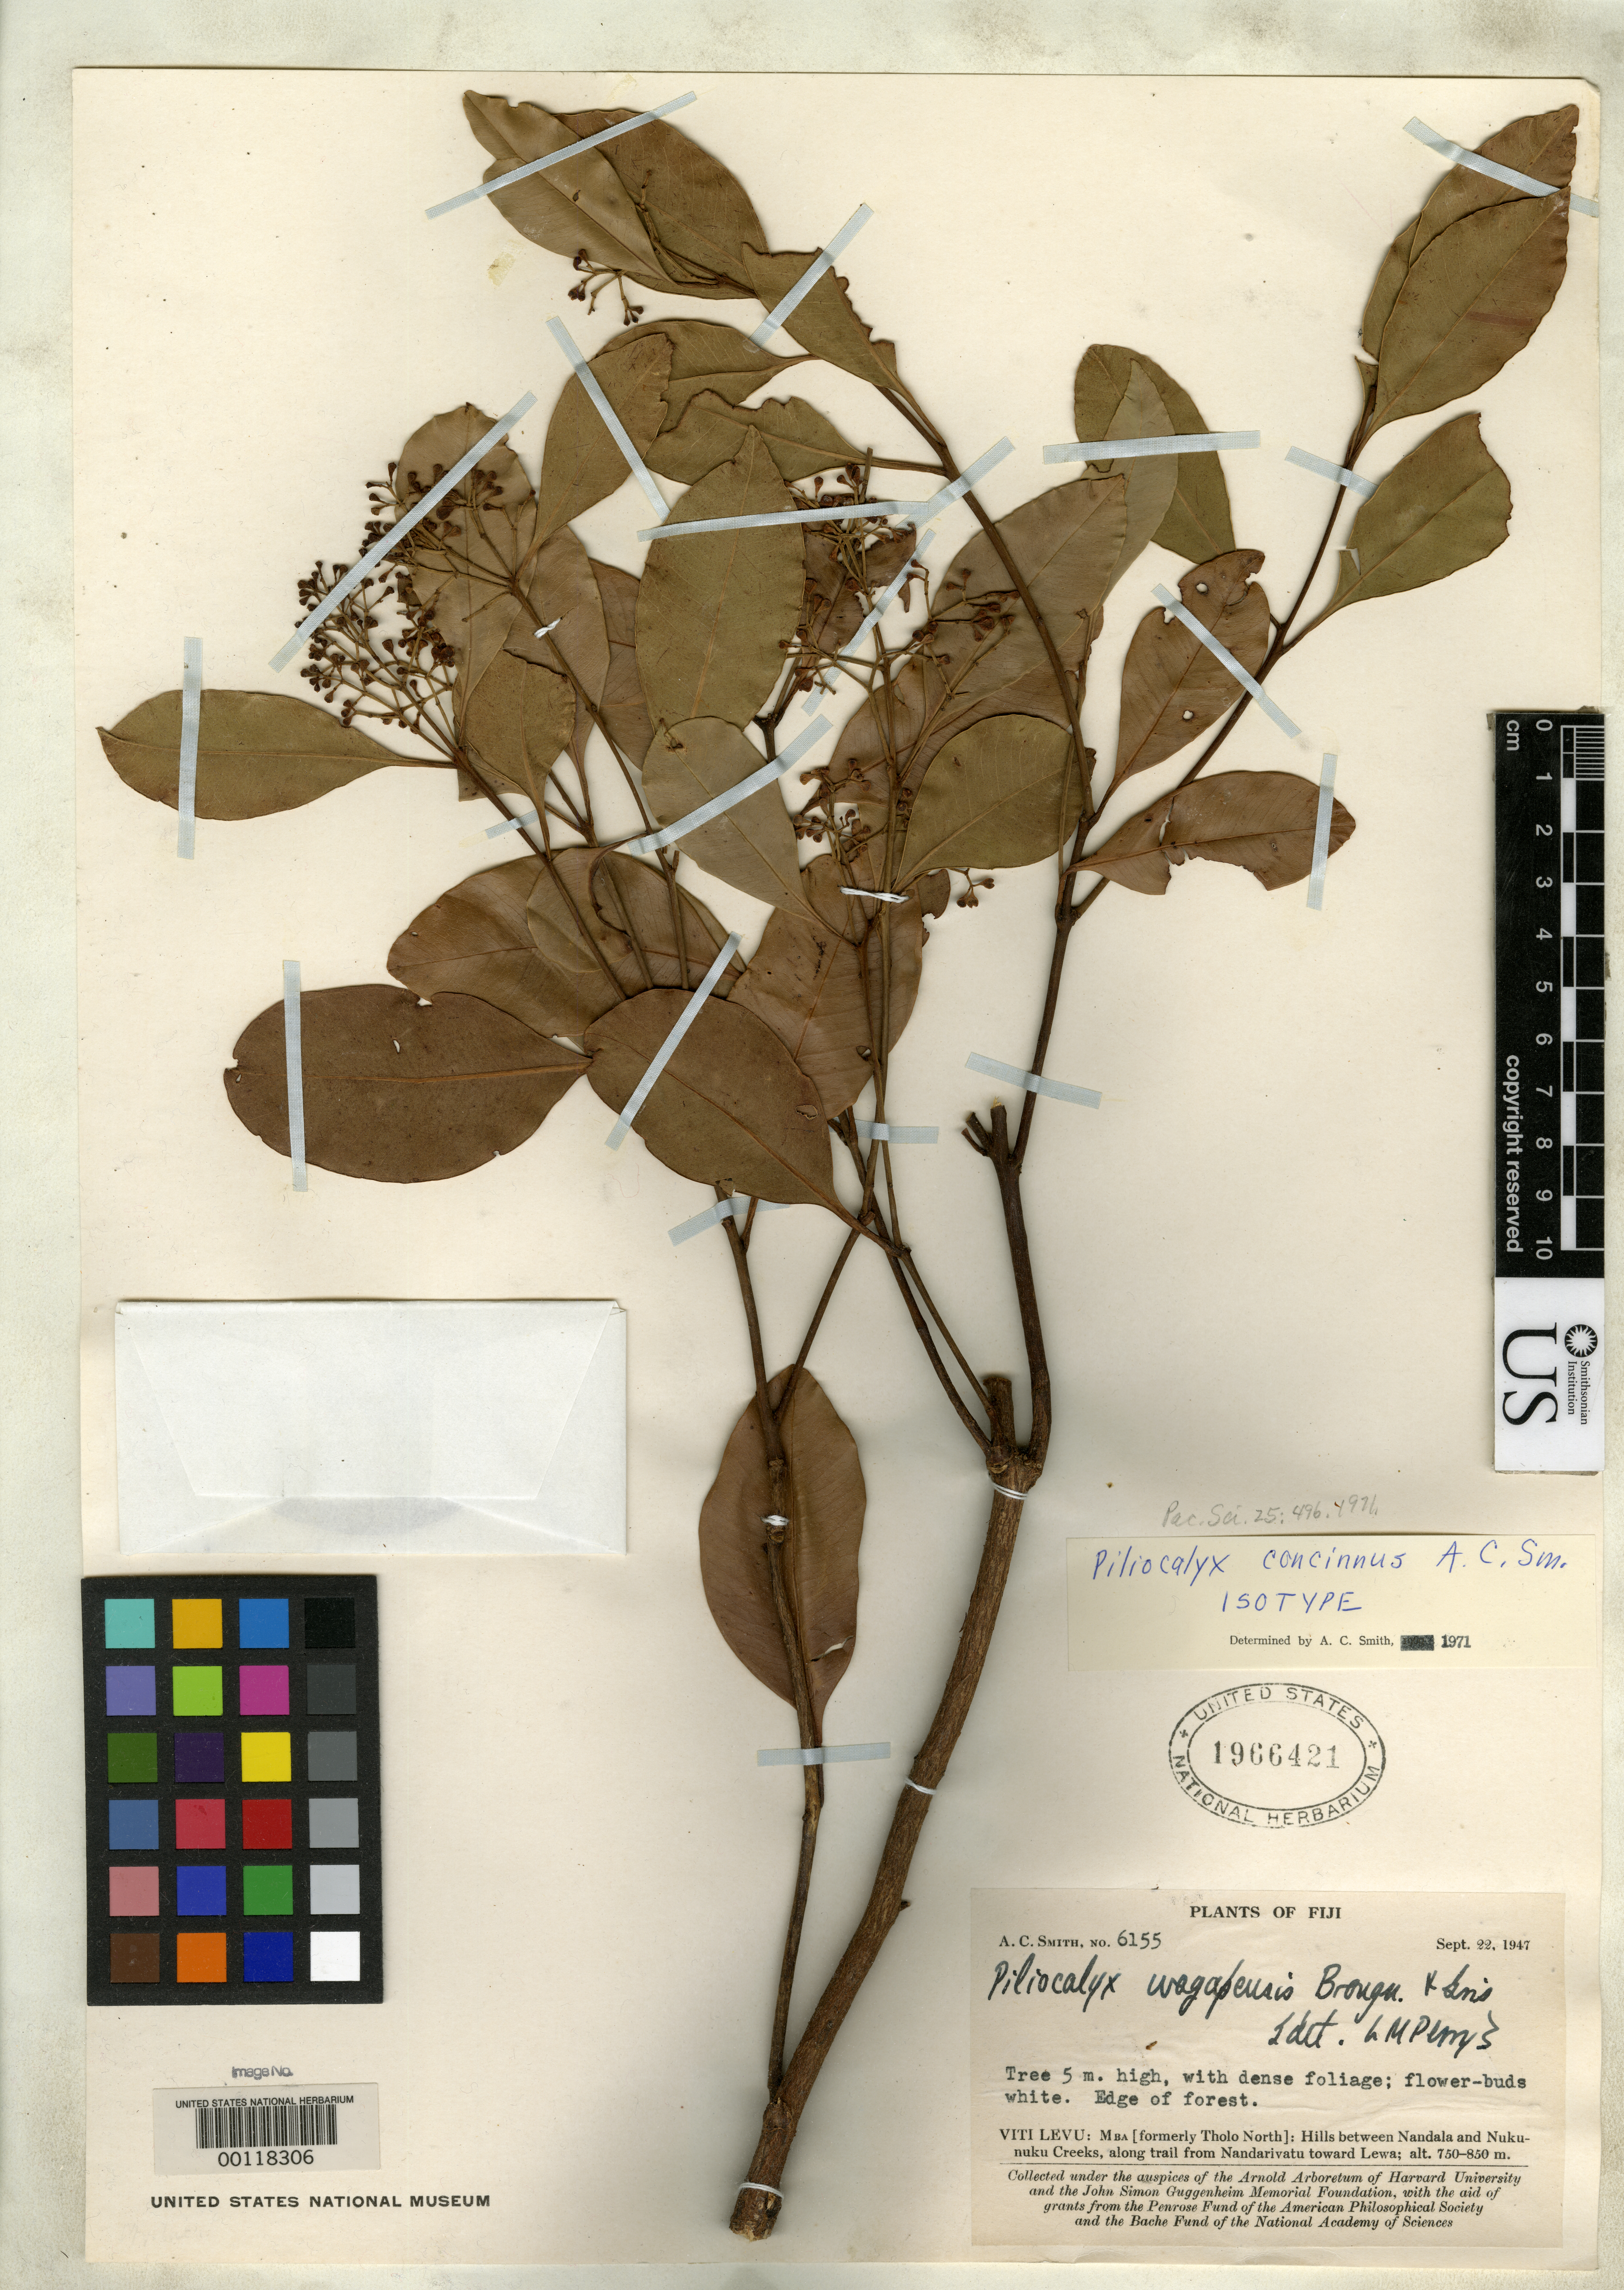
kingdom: Plantae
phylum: Tracheophyta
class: Magnoliopsida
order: Myrtales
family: Myrtaceae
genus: Piliocalyx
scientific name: Piliocalyx concinnus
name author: A.C. Sm.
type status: Isotype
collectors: A. C. Smith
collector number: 6155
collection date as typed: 22 Sep 1947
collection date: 1947-09-22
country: Fiji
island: Viti Levu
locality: Between Nandarivatu and Lewa. [Viti Levu Group]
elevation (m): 750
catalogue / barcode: US 1966421